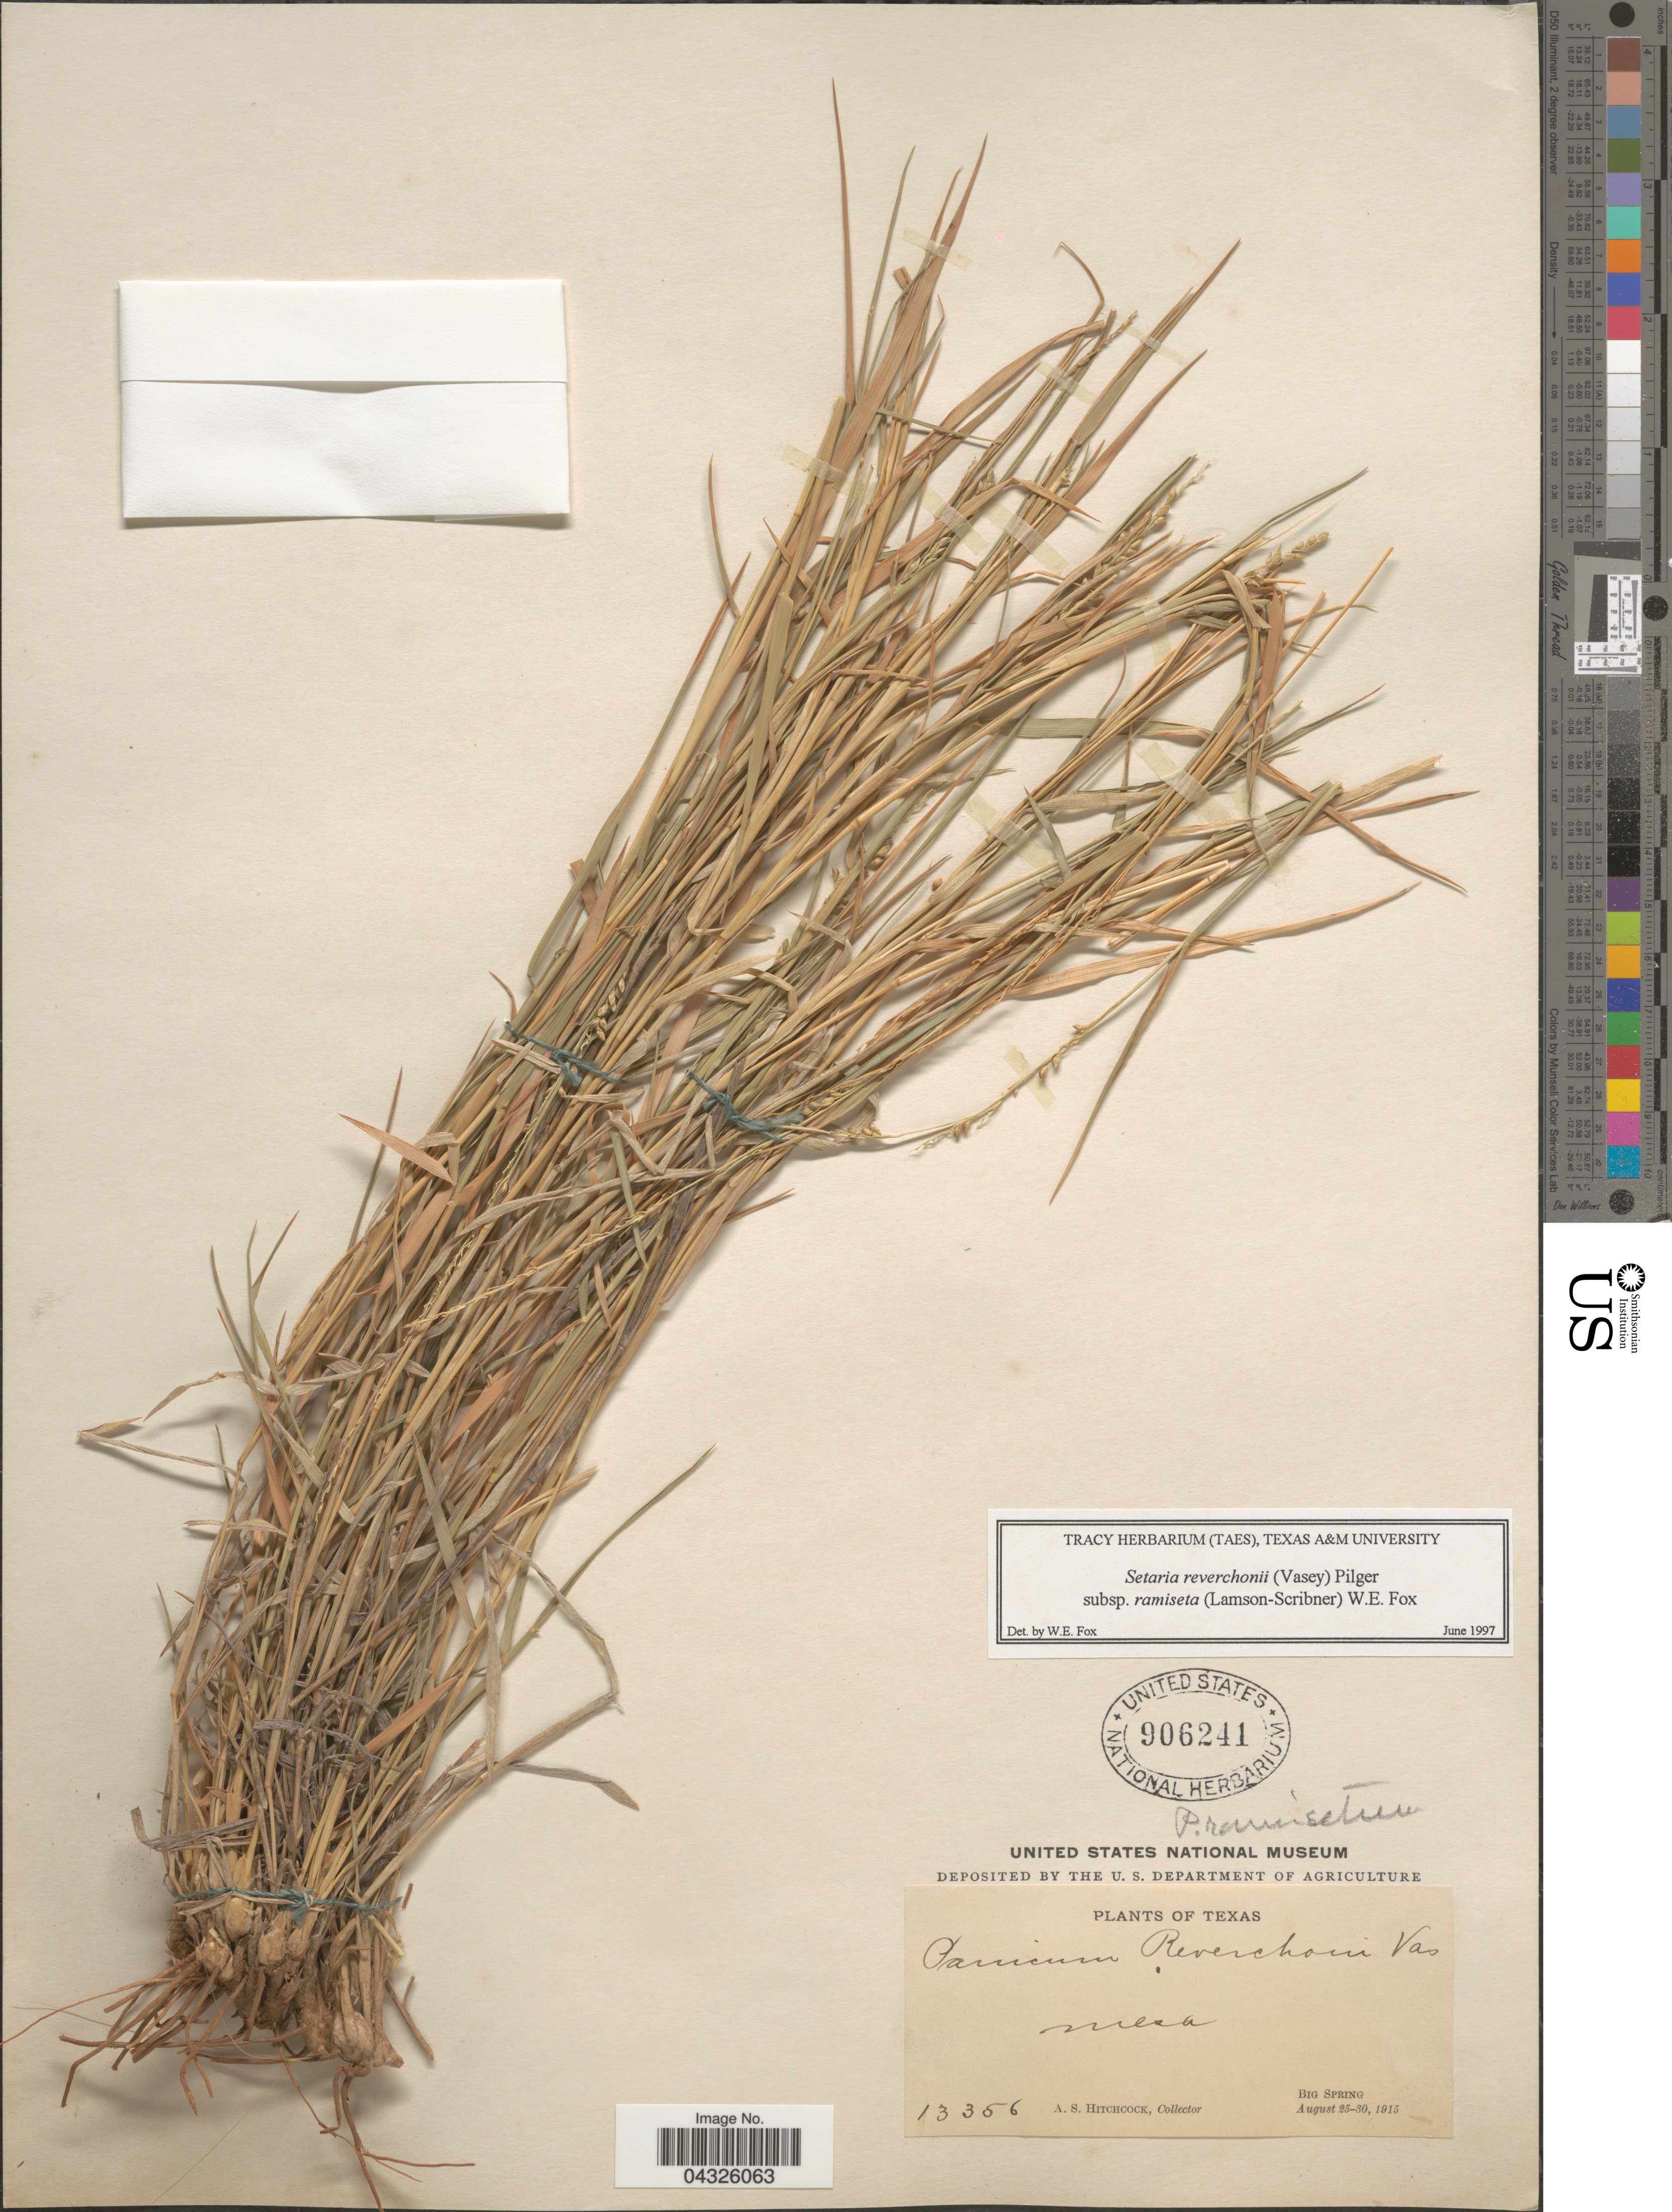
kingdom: Plantae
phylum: Tracheophyta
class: Liliopsida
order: Poales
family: Poaceae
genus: Setaria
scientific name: Setaria reverchonii subsp. ramiseta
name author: (Scribn.) W.E. Fox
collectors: A. S. Hitchcock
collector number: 13356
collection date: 1915-08-25/1915-08-30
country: United States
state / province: Texas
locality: Big Spring.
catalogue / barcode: US 906241